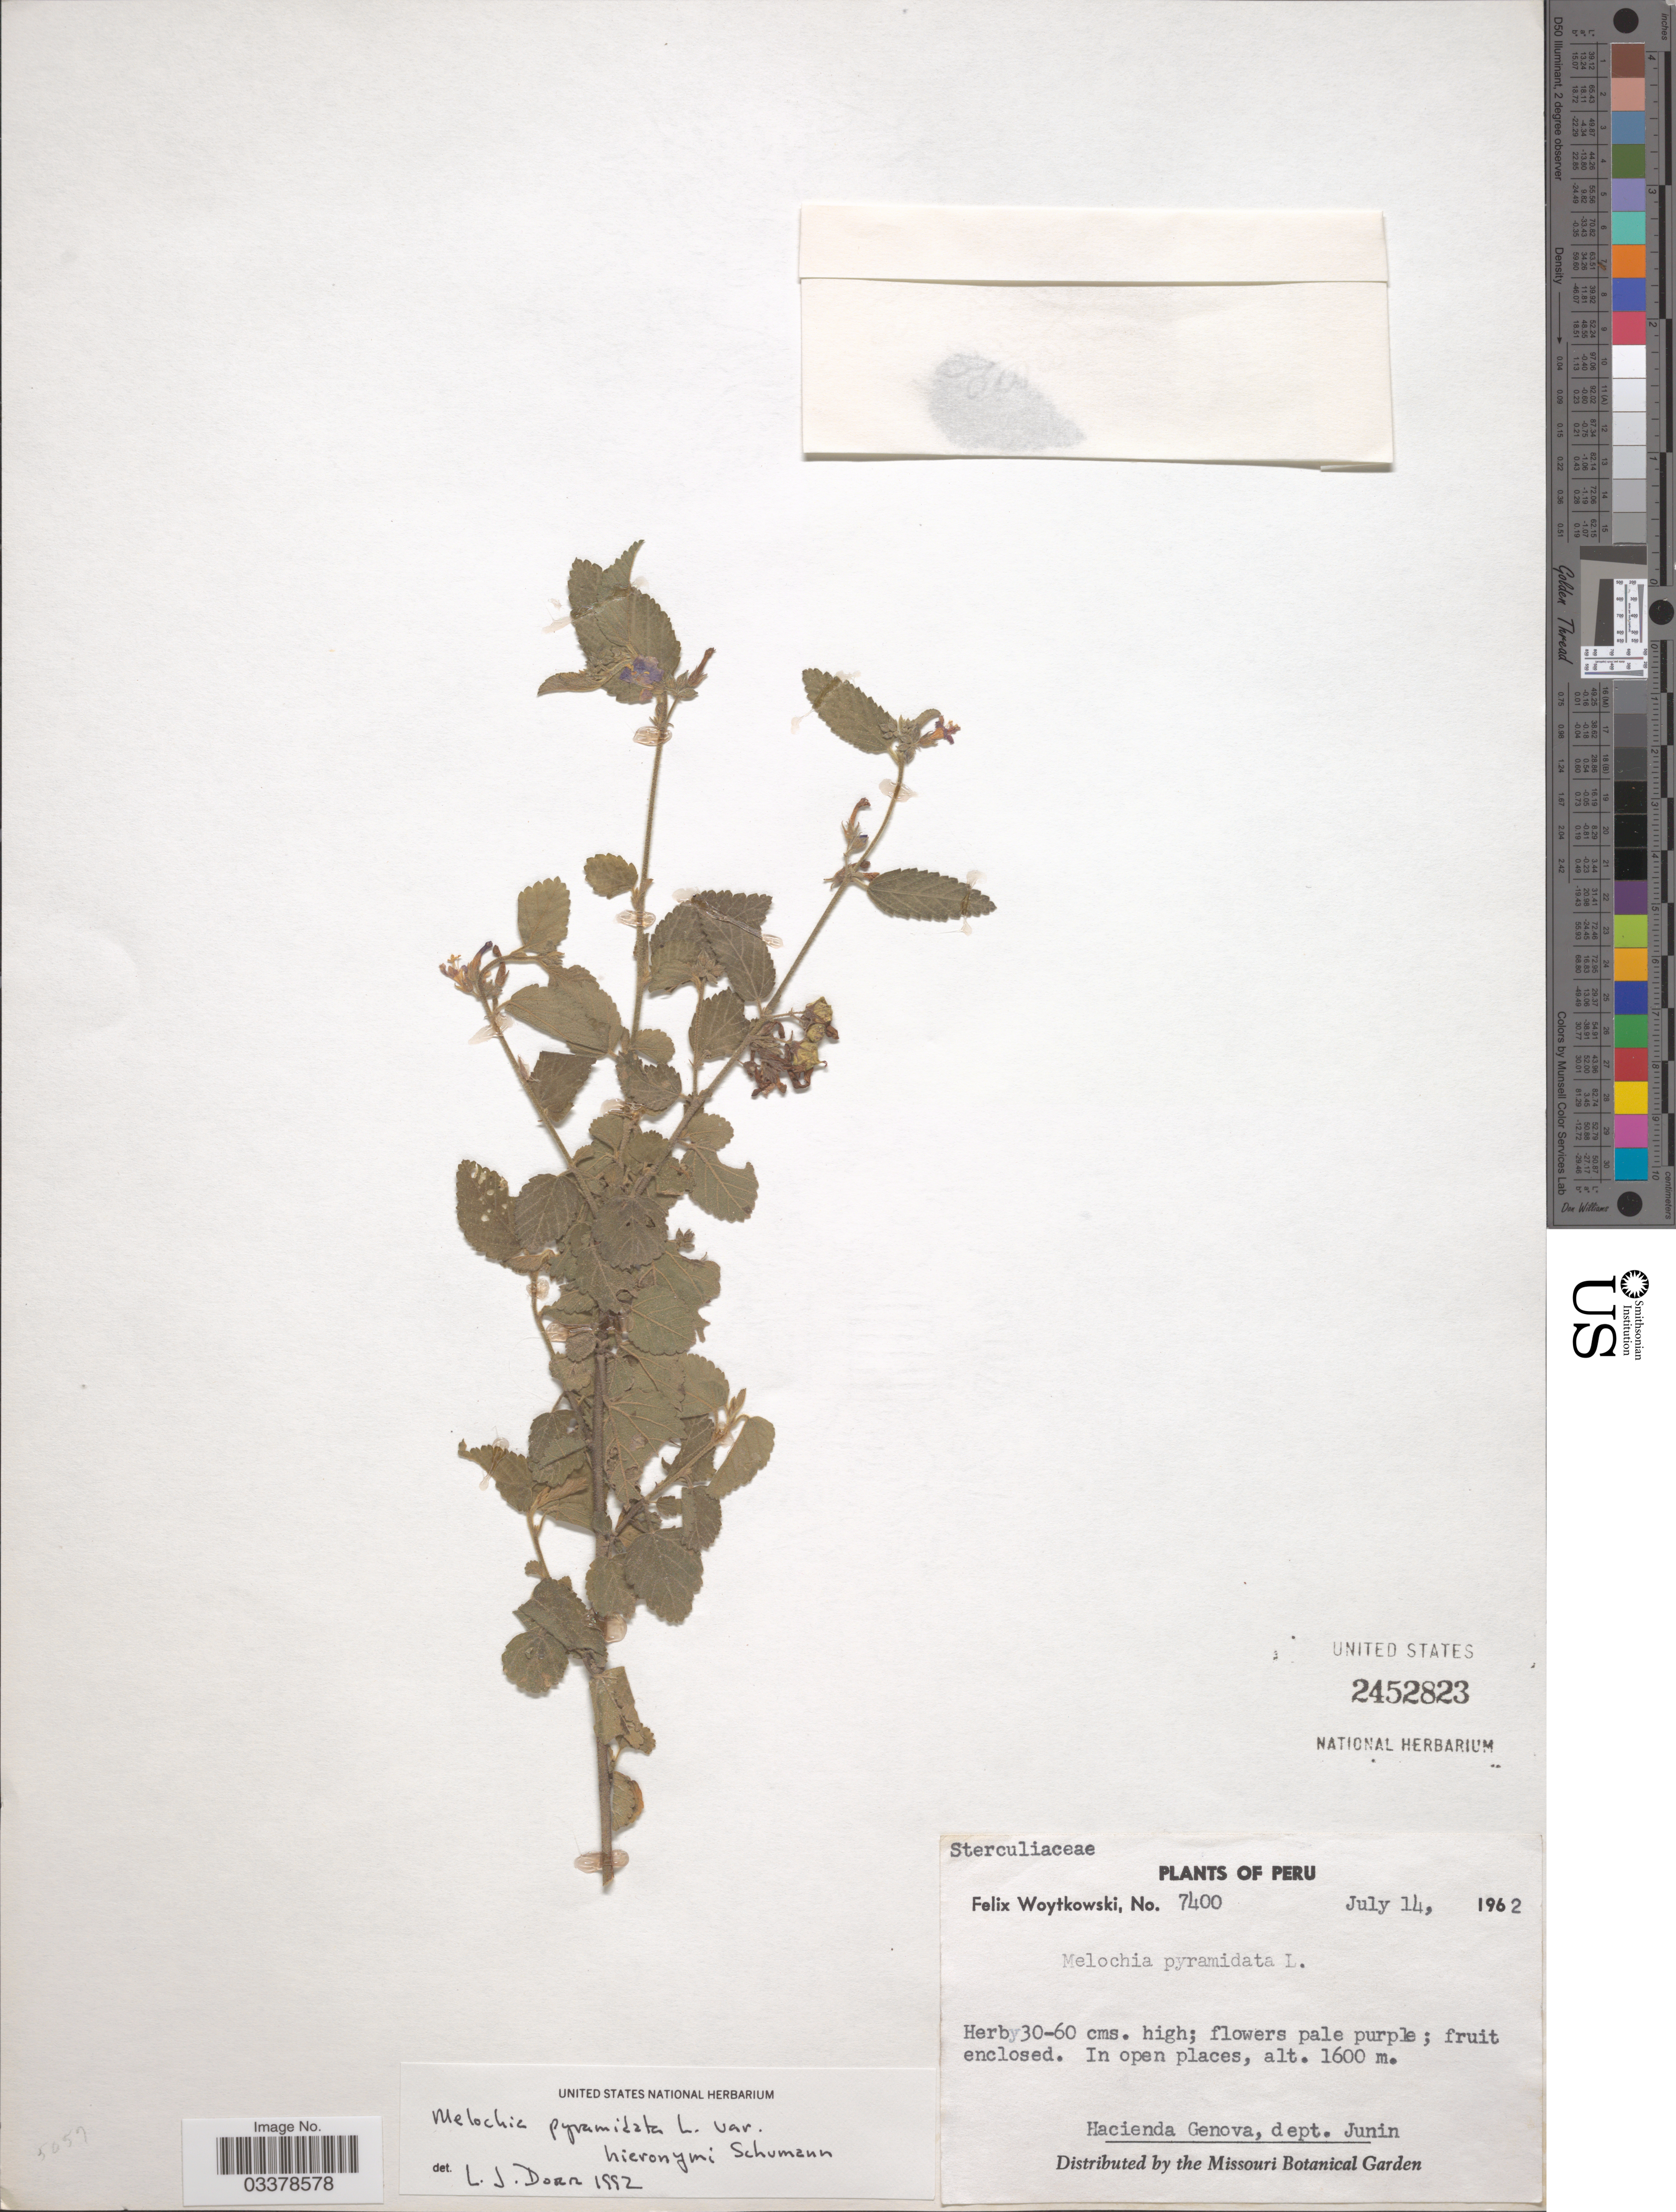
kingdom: Plantae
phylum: Tracheophyta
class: Magnoliopsida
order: Malvales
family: Malvaceae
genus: Melochia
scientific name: Melochia pyramidata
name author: L.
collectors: F. Woytkowski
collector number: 7400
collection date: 1962-07-14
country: Peru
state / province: Junín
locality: Hacienda Genova, dept. Junin.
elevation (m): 1600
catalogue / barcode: US 2452823